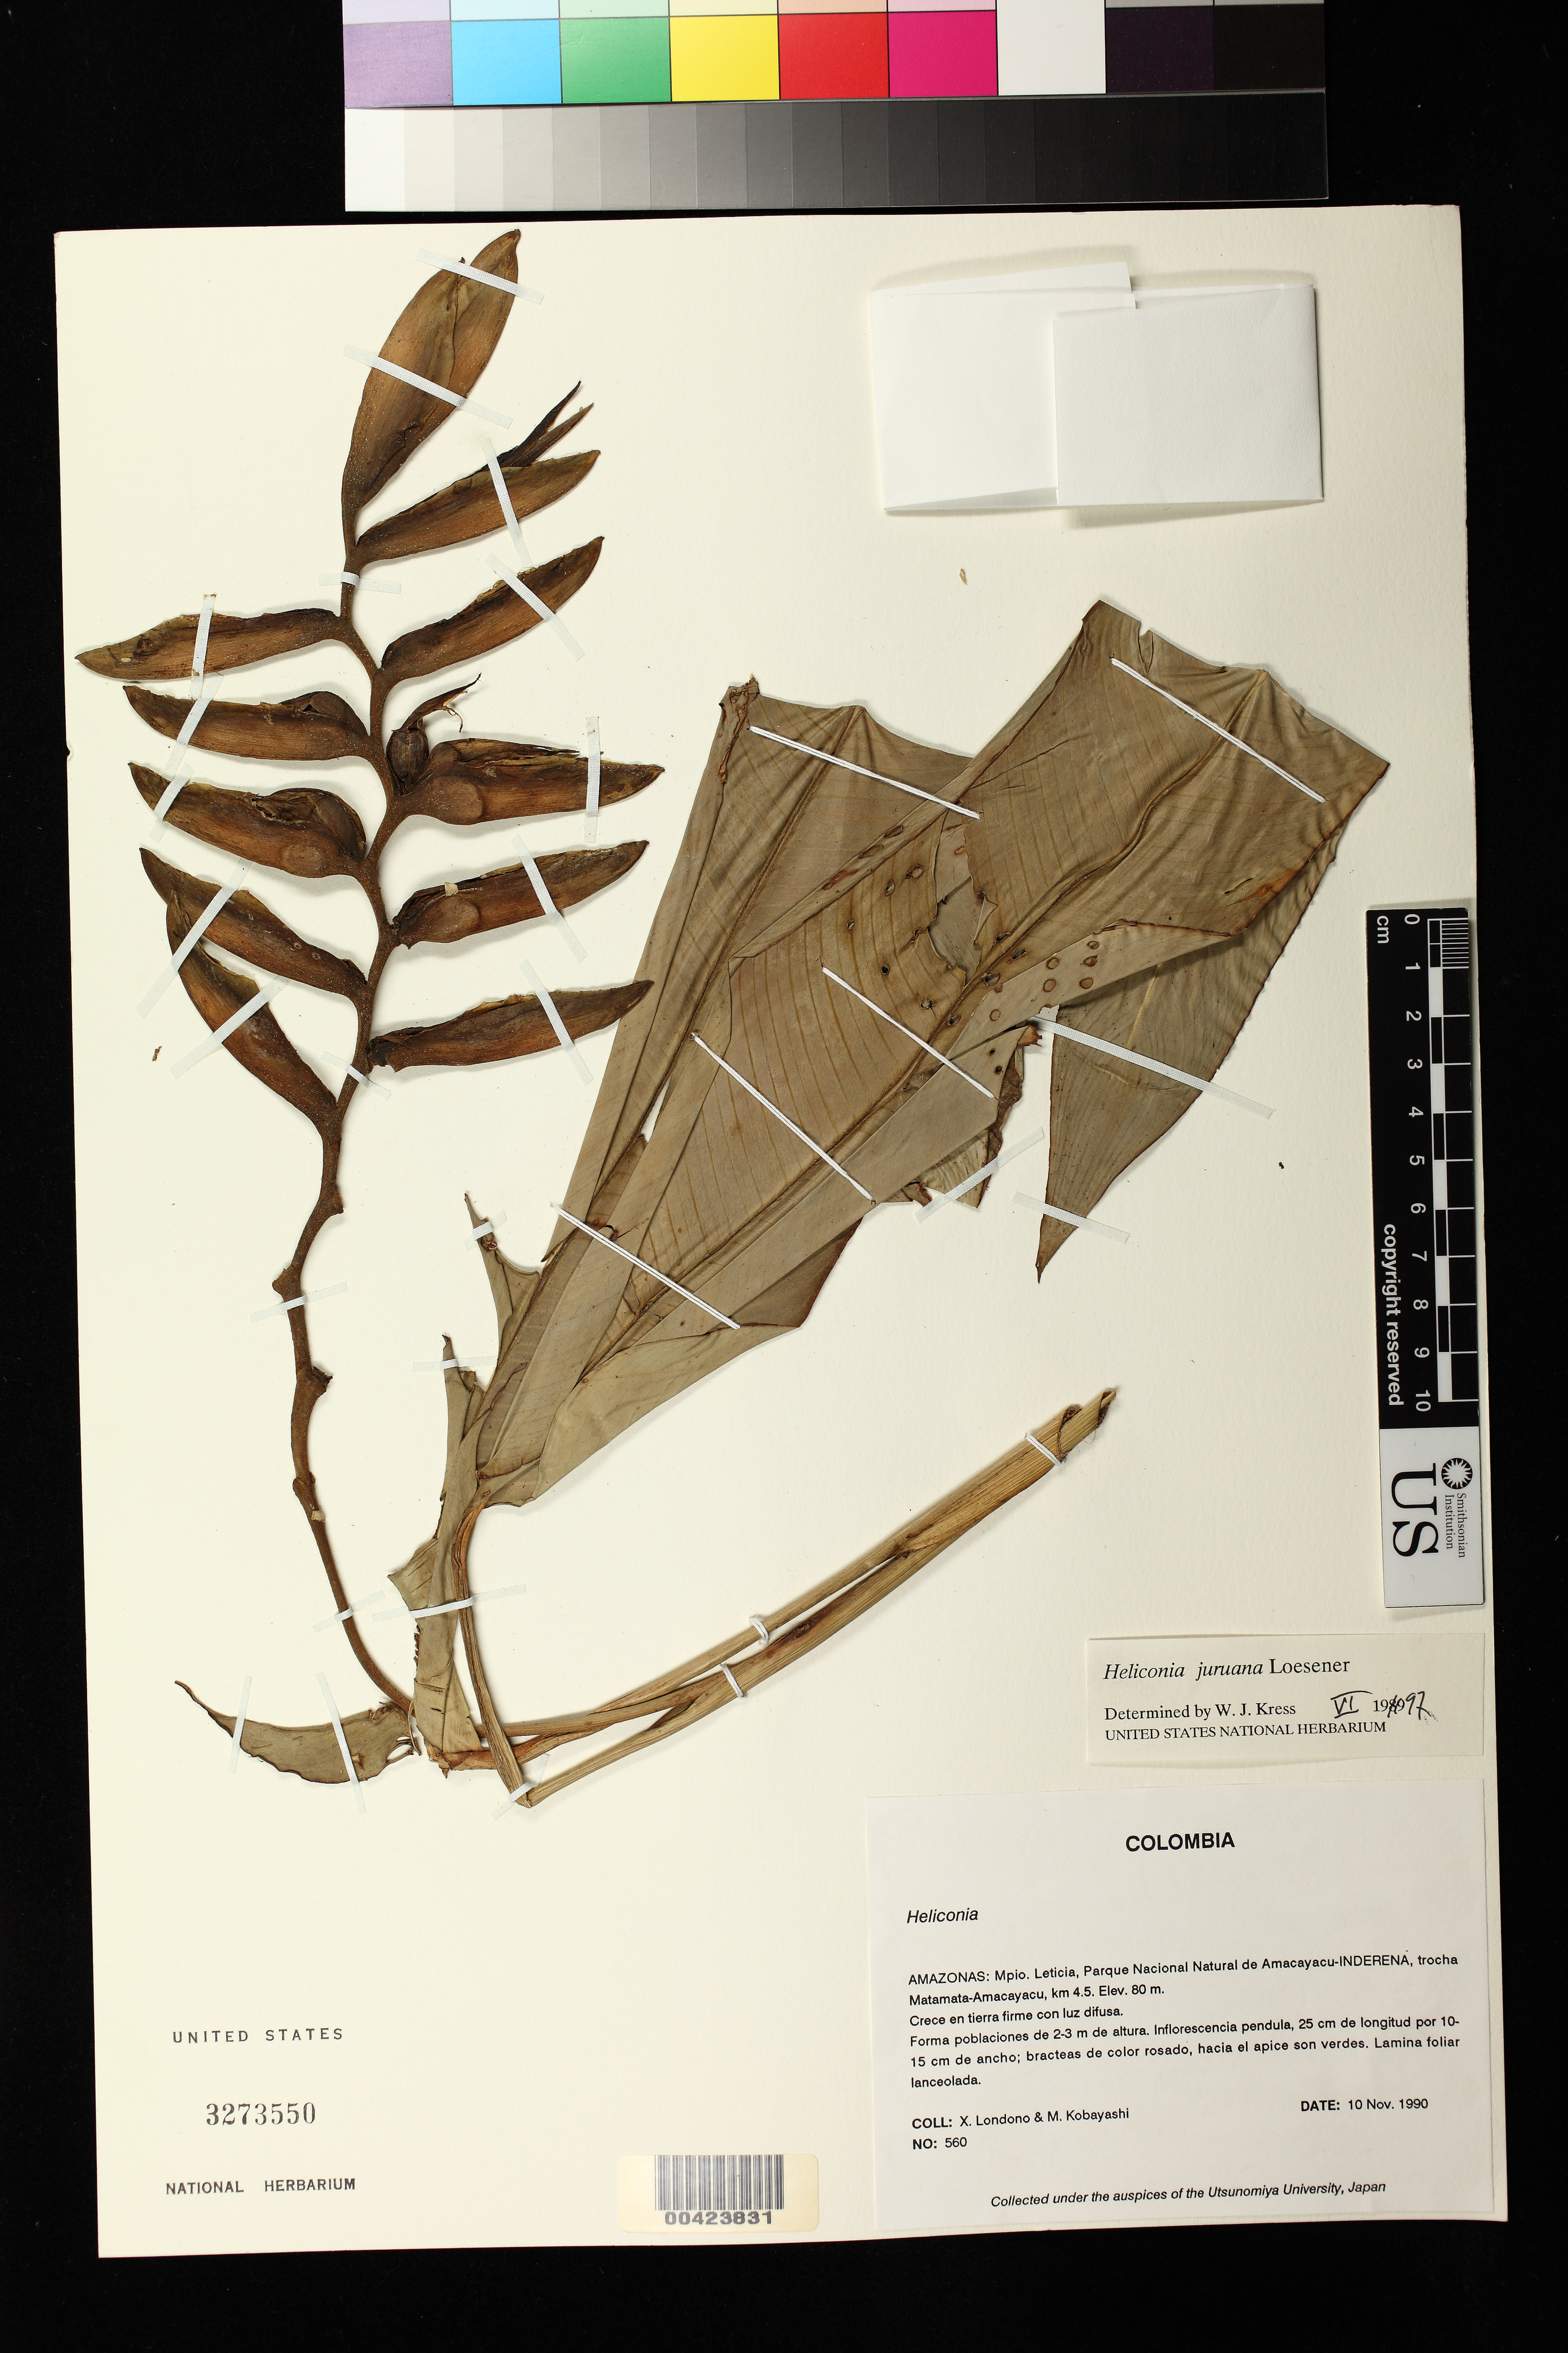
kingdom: Plantae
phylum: Tracheophyta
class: Liliopsida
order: Zingiberales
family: Heliconiaceae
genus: Heliconia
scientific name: Heliconia juruana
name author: Loes.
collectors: X. Londoño & M. Kobayashi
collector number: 560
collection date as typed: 10 Nov 1990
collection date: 1990-11-10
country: Colombia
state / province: Amazônas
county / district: Leticia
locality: Parque Nacional Natural de Amaca-Yacu - Inderena, Trocha Matamata-Amaca-Yacu, km 4.5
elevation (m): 80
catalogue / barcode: US 3273550